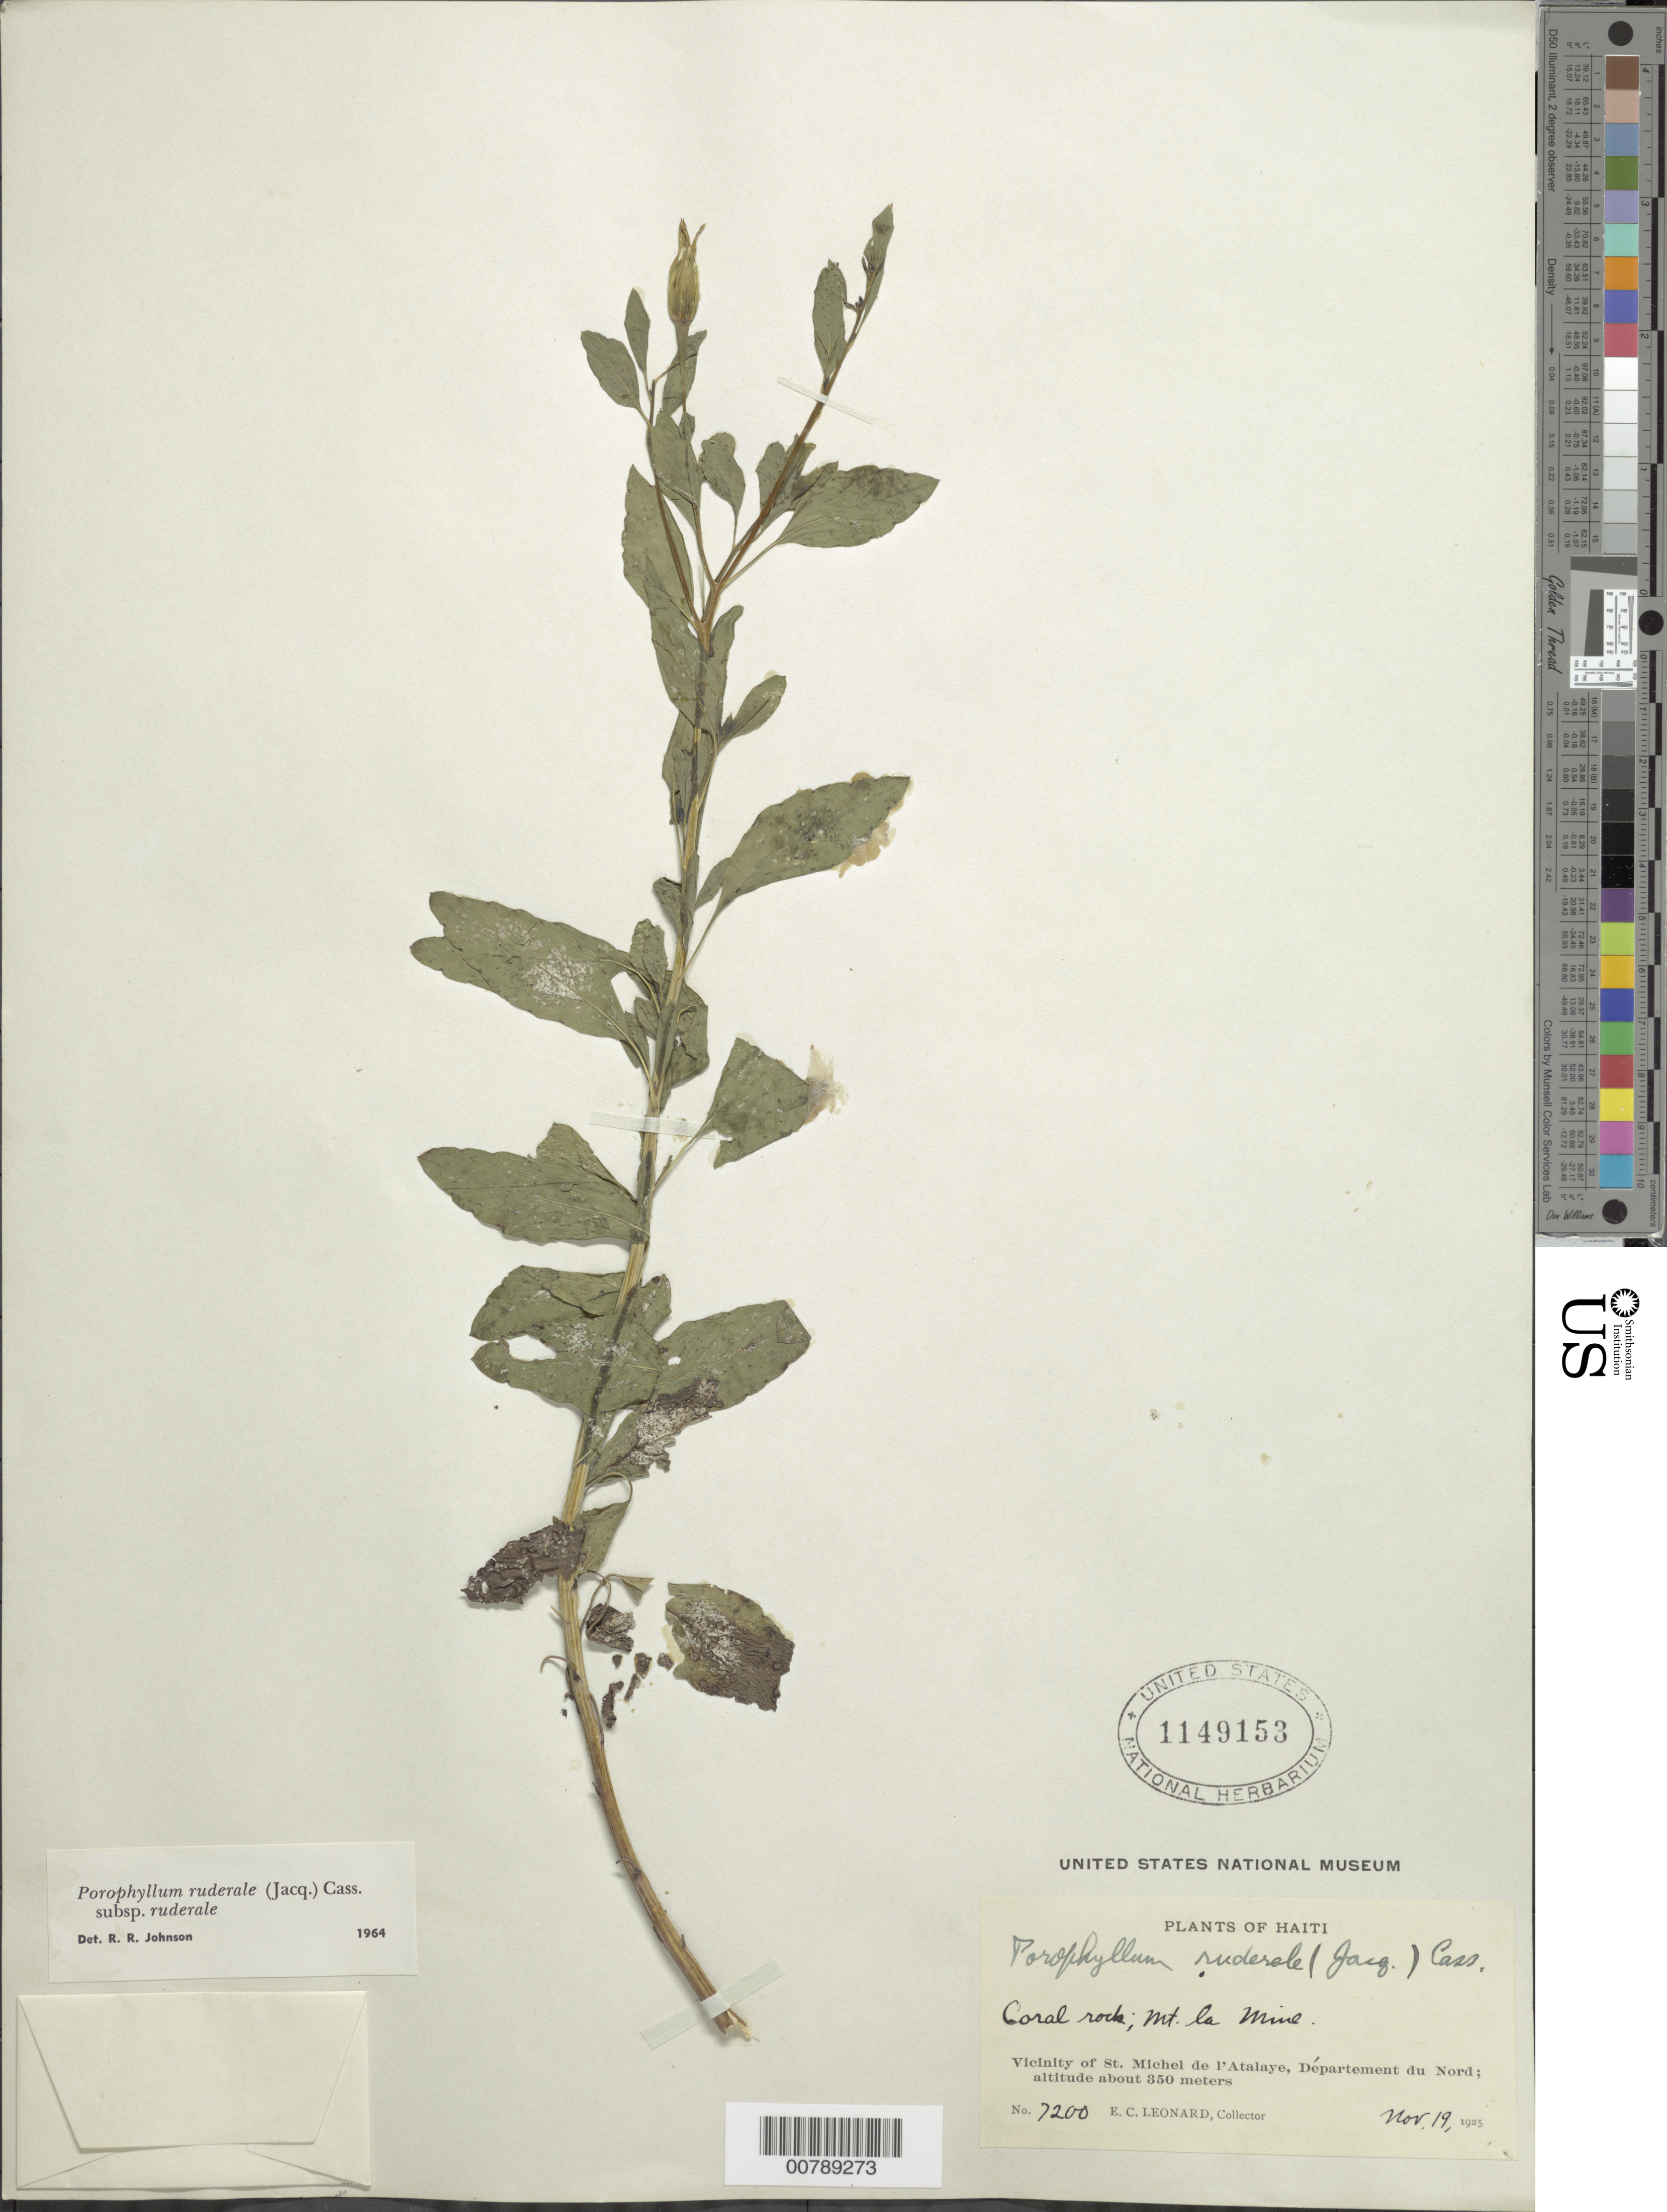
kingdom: Plantae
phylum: Tracheophyta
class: Magnoliopsida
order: Asterales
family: Asteraceae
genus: Porophyllum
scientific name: Porophyllum ruderale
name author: (Jacq.) Cass.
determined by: Johnson, R. R.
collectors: E. C. Leonard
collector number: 7200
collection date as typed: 19 Nov 1925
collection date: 1925-11-19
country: Haiti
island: Hispaniola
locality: Vicinity of St. Michel de l'Atalaye, Département du Nord. Coral rock, Mt. La Mine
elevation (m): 350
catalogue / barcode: US 1149153